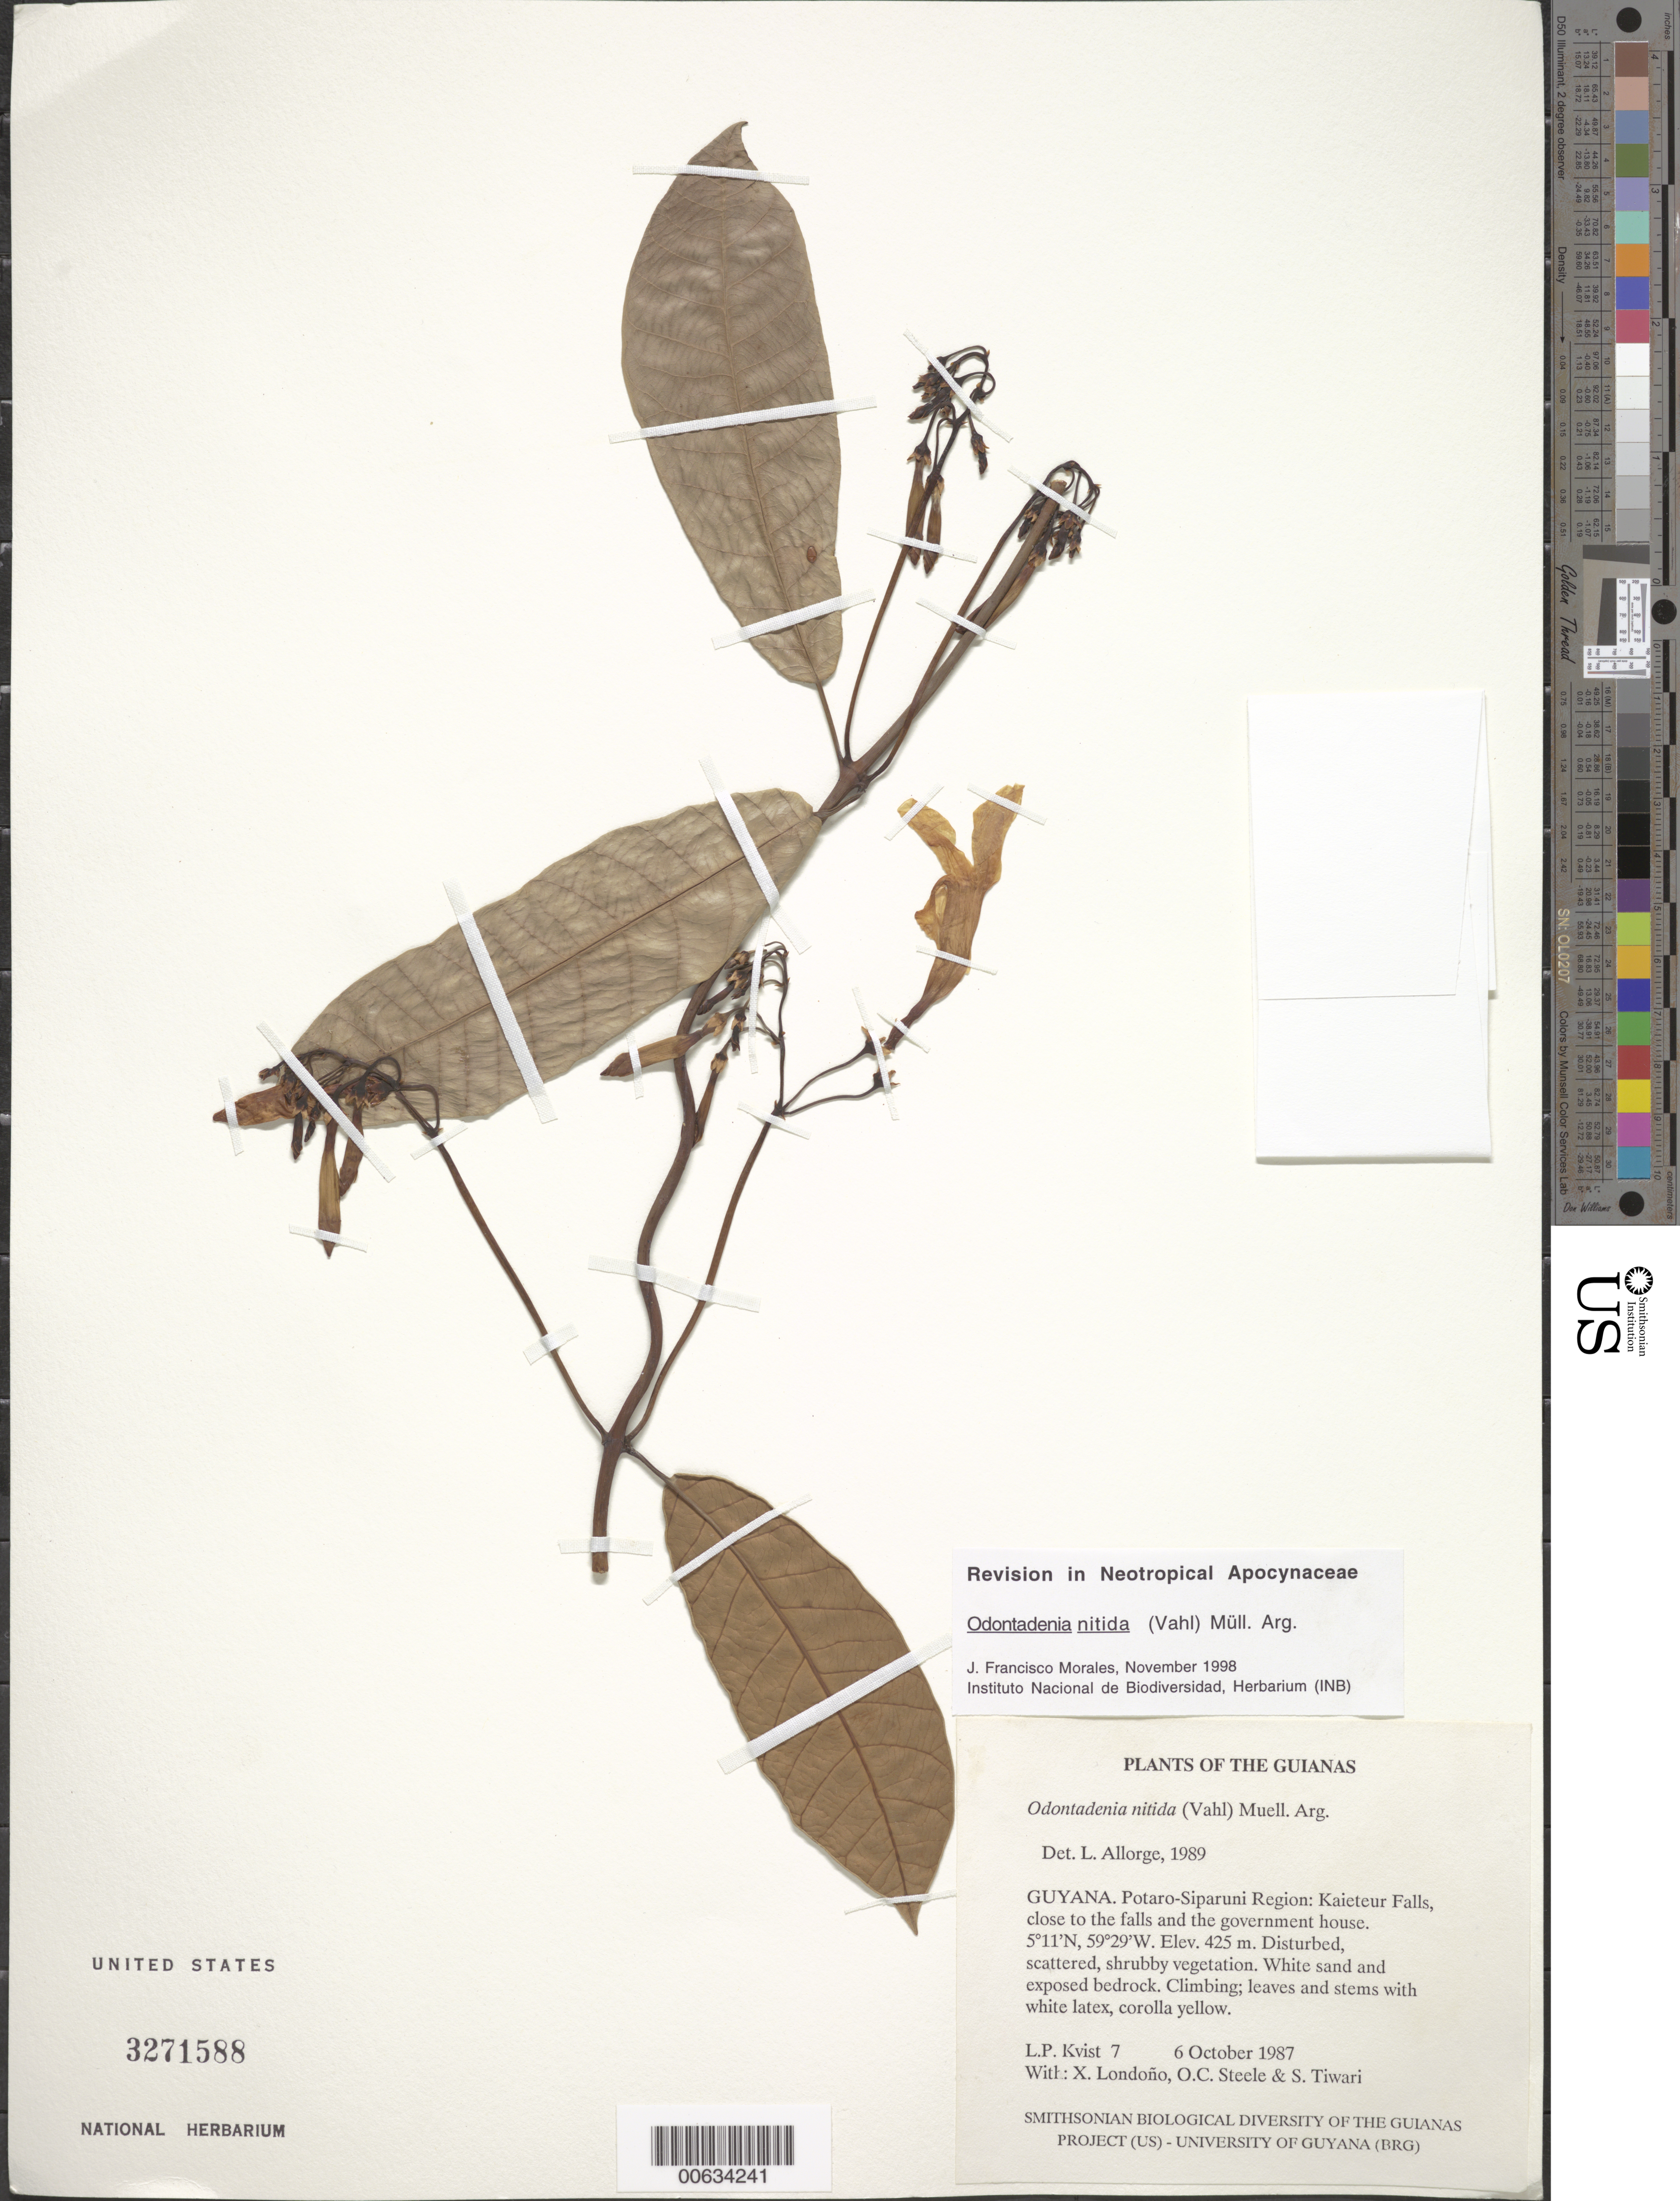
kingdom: Plantae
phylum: Tracheophyta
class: Magnoliopsida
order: Gentianales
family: Apocynaceae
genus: Odontadenia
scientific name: Odontadenia nitida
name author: (Vahl) Müll. Arg.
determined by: Allorge, L.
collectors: L. P. Kvist, X. Londoño, O. C. Steele & S. Tiwari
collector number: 7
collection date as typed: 6 October 1987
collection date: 1987-10-06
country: Guyana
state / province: Potaro-Siparuni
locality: Kaieteur Falls, close to the falls and the government house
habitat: Disturbed, scattered, shrubby vegetation. White sand and exposed bedrock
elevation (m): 425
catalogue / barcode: US 3271588